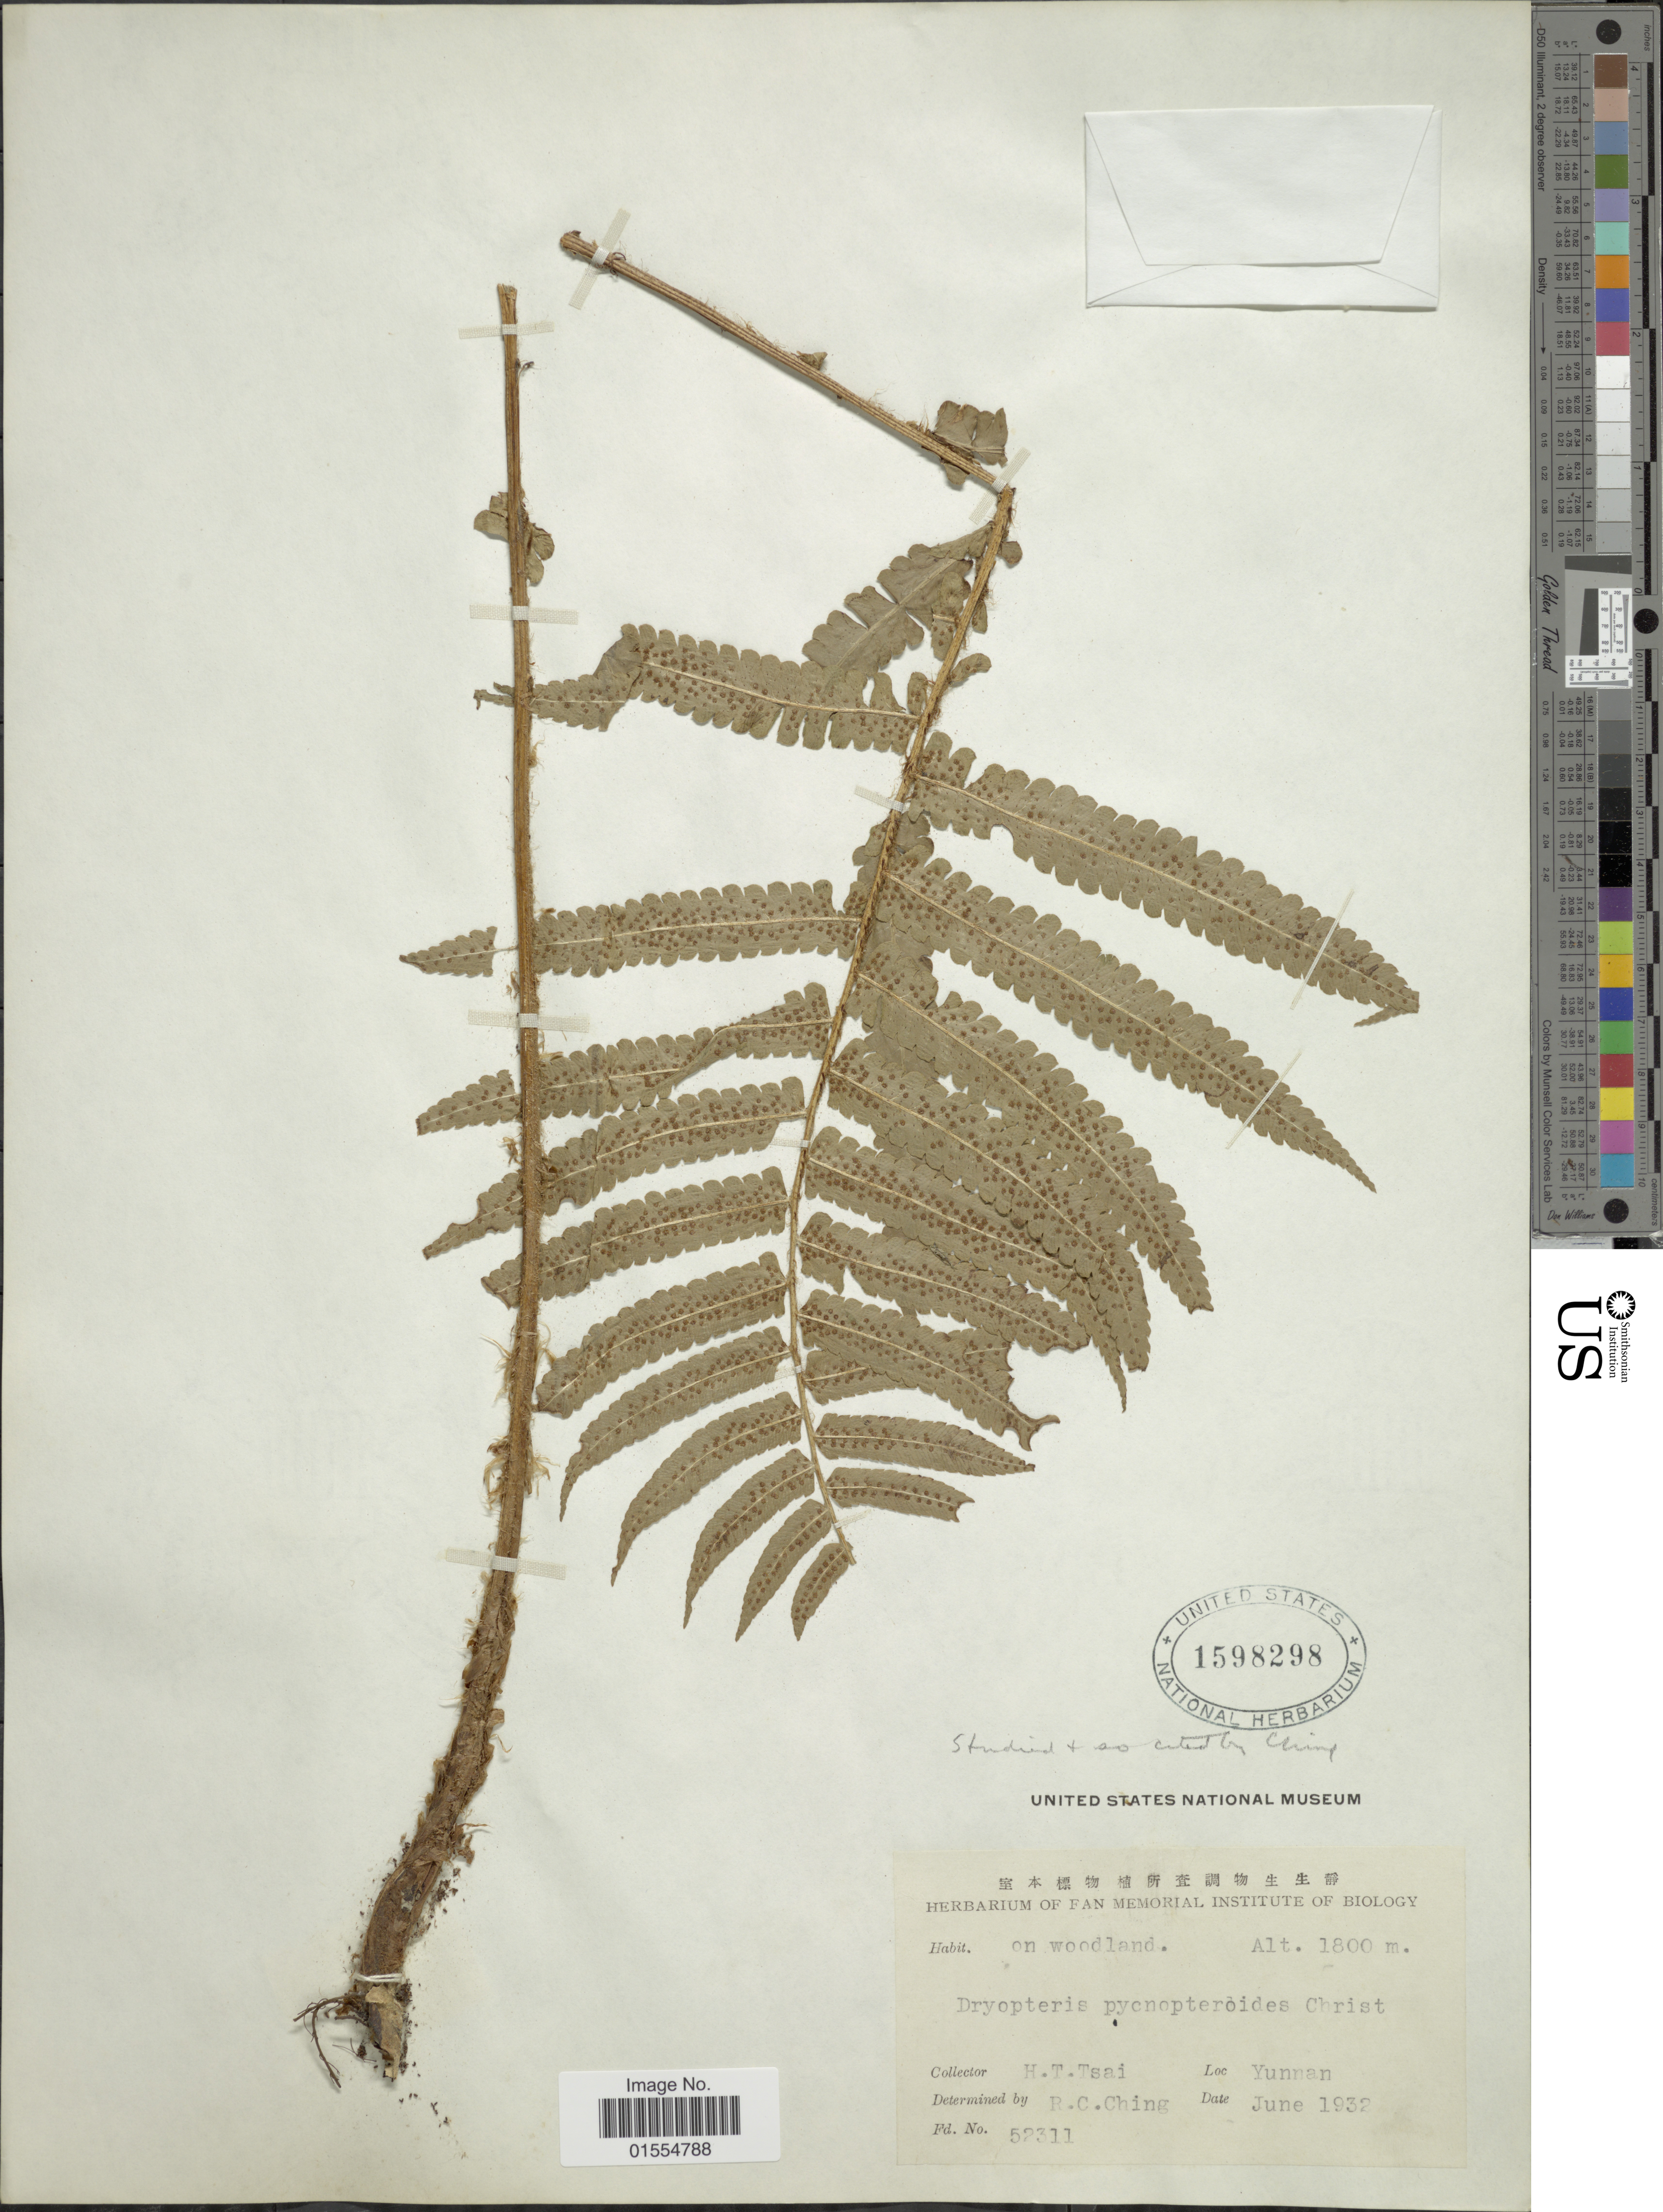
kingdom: Plantae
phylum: Tracheophyta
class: Polypodiopsida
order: Polypodiales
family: Dryopteridaceae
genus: Dryopteris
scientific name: Dryopteris pycnopteroides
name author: (Christ) C. Chr.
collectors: H. Tsai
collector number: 52311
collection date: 1932-06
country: China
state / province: Yunnan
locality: Yunnan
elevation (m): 1800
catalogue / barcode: US 1598298